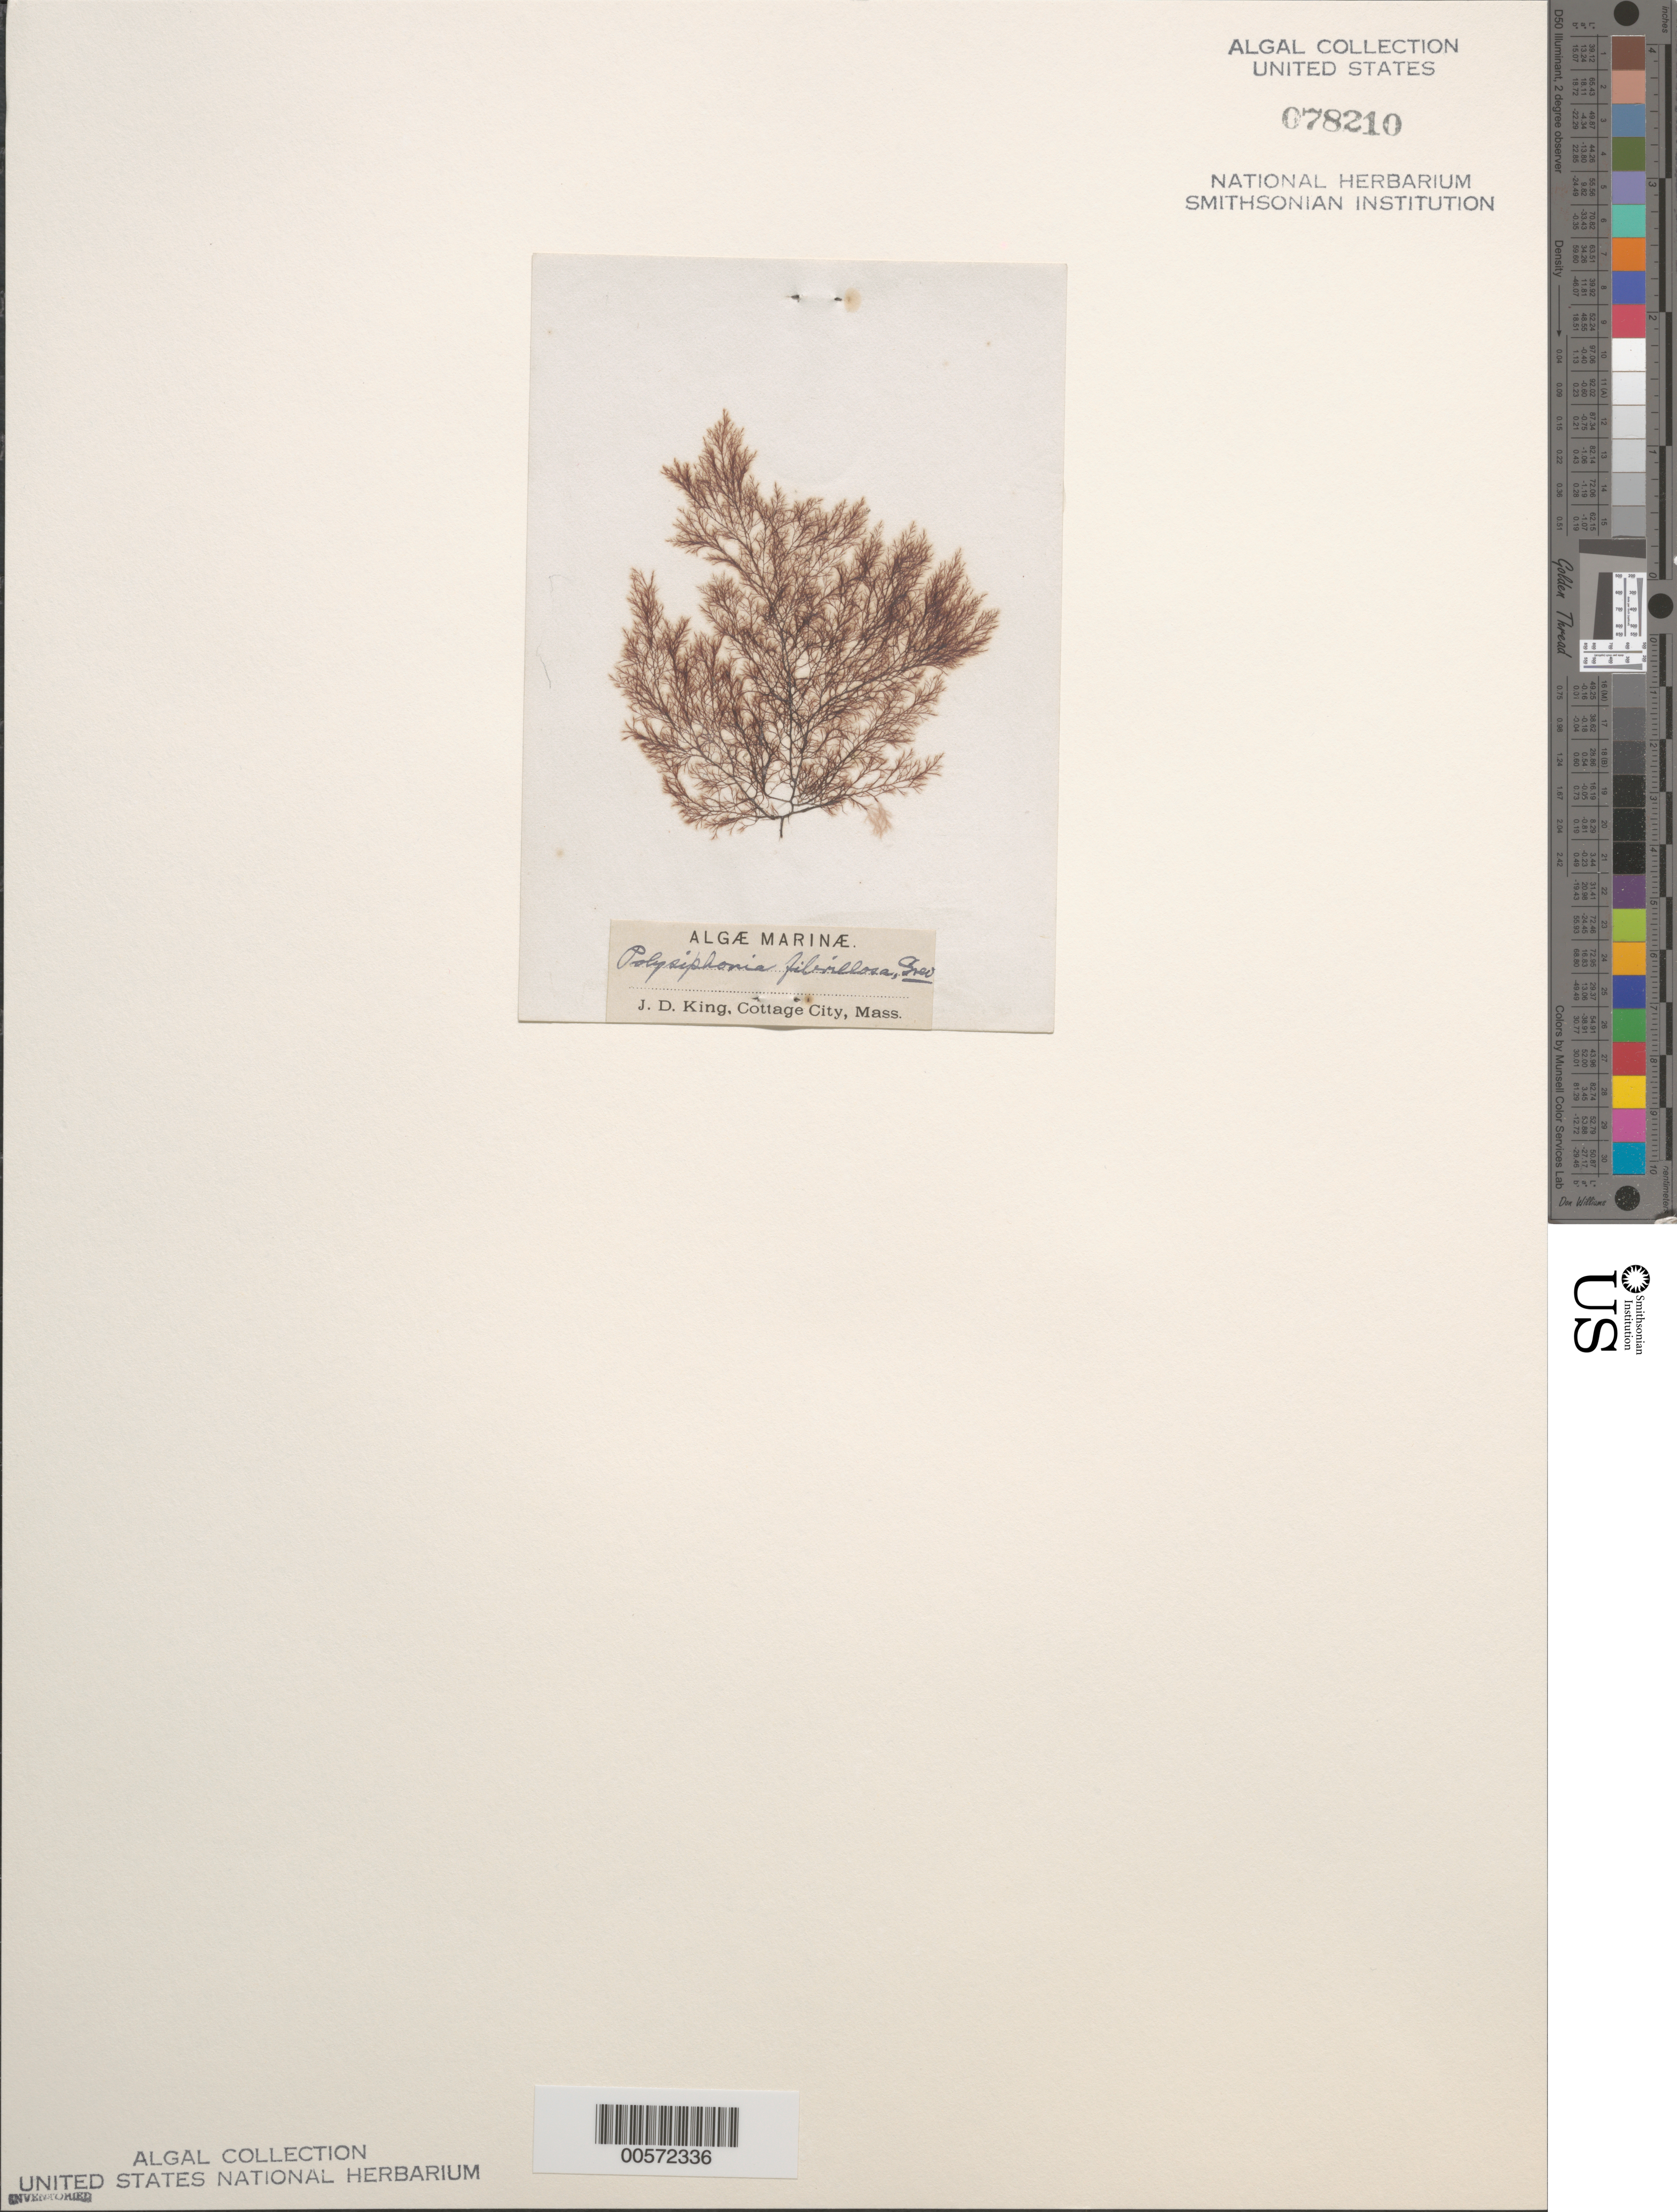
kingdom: Plantae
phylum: Rhodophyta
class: Florideophyceae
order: Ceramiales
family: Rhodomelaceae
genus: Leptosiphonia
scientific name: Leptosiphonia fibrillosa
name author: (C. Agardh) Savoie & G.W. Saunders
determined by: Algae name updating Project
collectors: J. D. King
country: United States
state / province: Massachusetts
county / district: Dukes County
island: Martha's Vineyard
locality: Cottage City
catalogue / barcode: US 78210